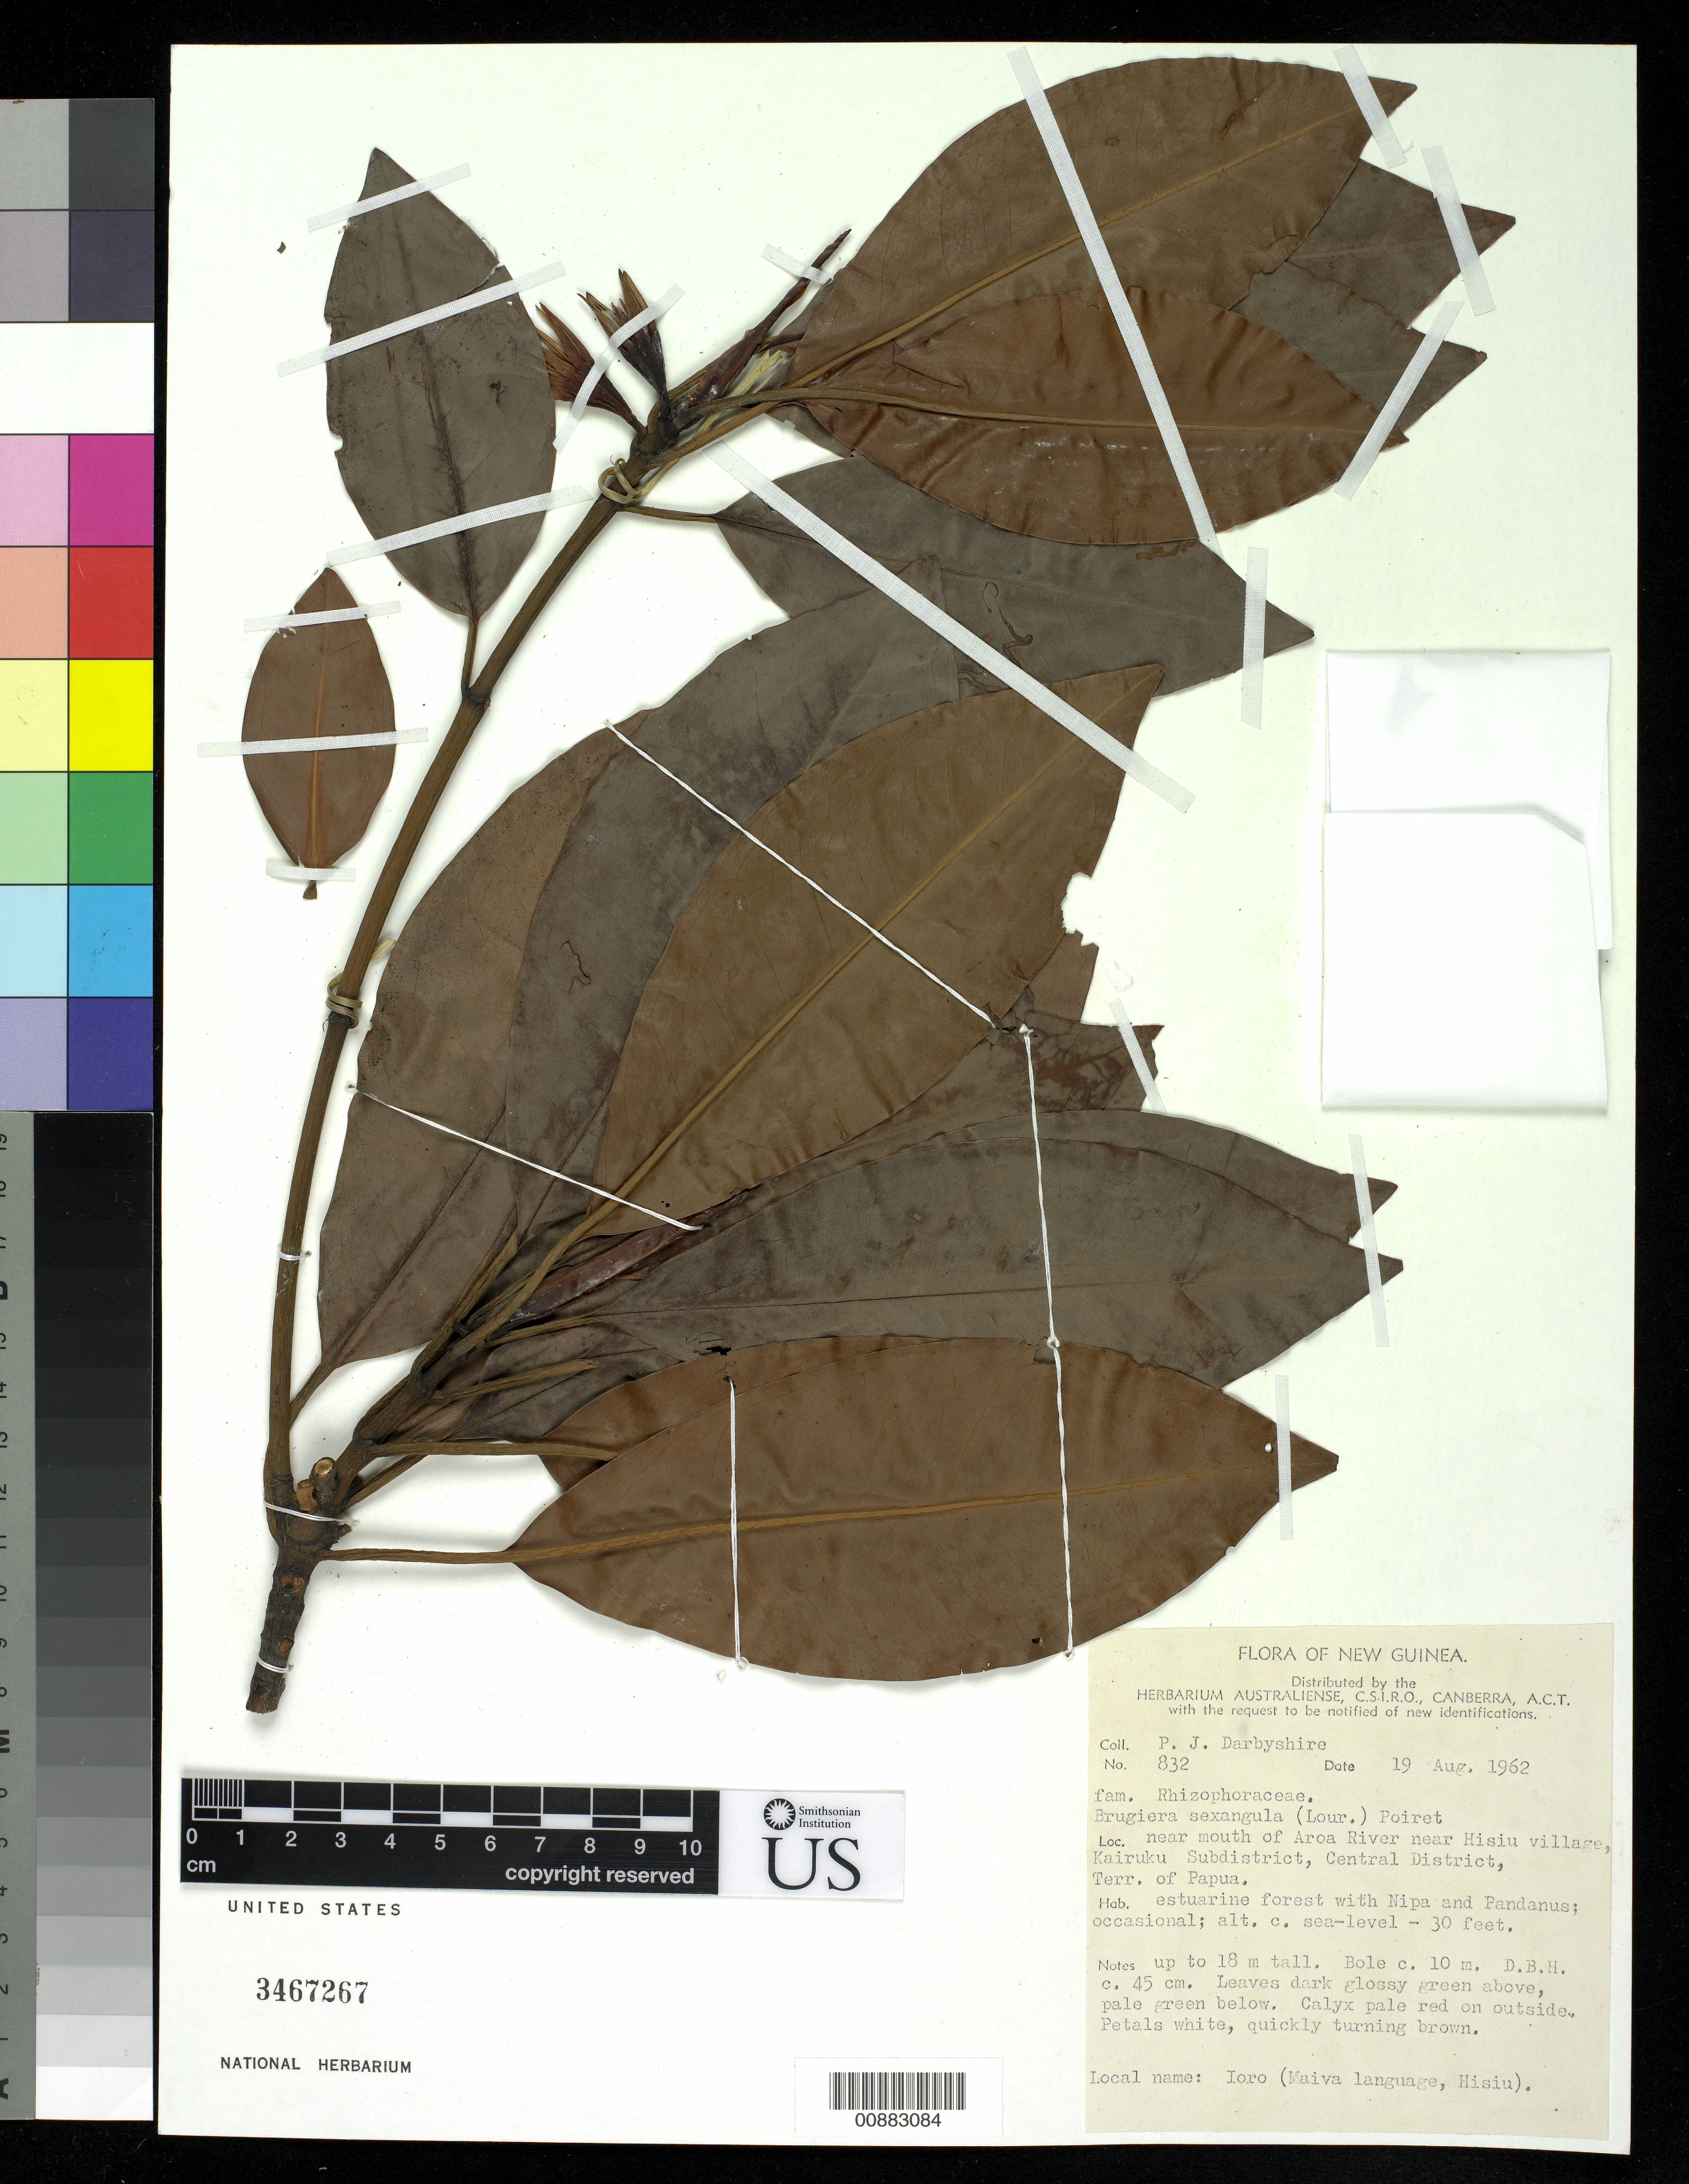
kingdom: Plantae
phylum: Tracheophyta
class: Magnoliopsida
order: Malpighiales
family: Rhizophoraceae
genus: Bruguiera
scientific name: Bruguiera sexangula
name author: (Lour.) Poir.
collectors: P. Darbyshire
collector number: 832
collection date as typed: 19 Aug 1962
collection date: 1962-08-19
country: Papua New Guinea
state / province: Central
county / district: Kairuku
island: New Guinea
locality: near mouth of Aroa river near Hisiu village, Kairuku subdistrict.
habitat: estuarine forest with Nipa and Pandanus; occasional.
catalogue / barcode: US 3467267